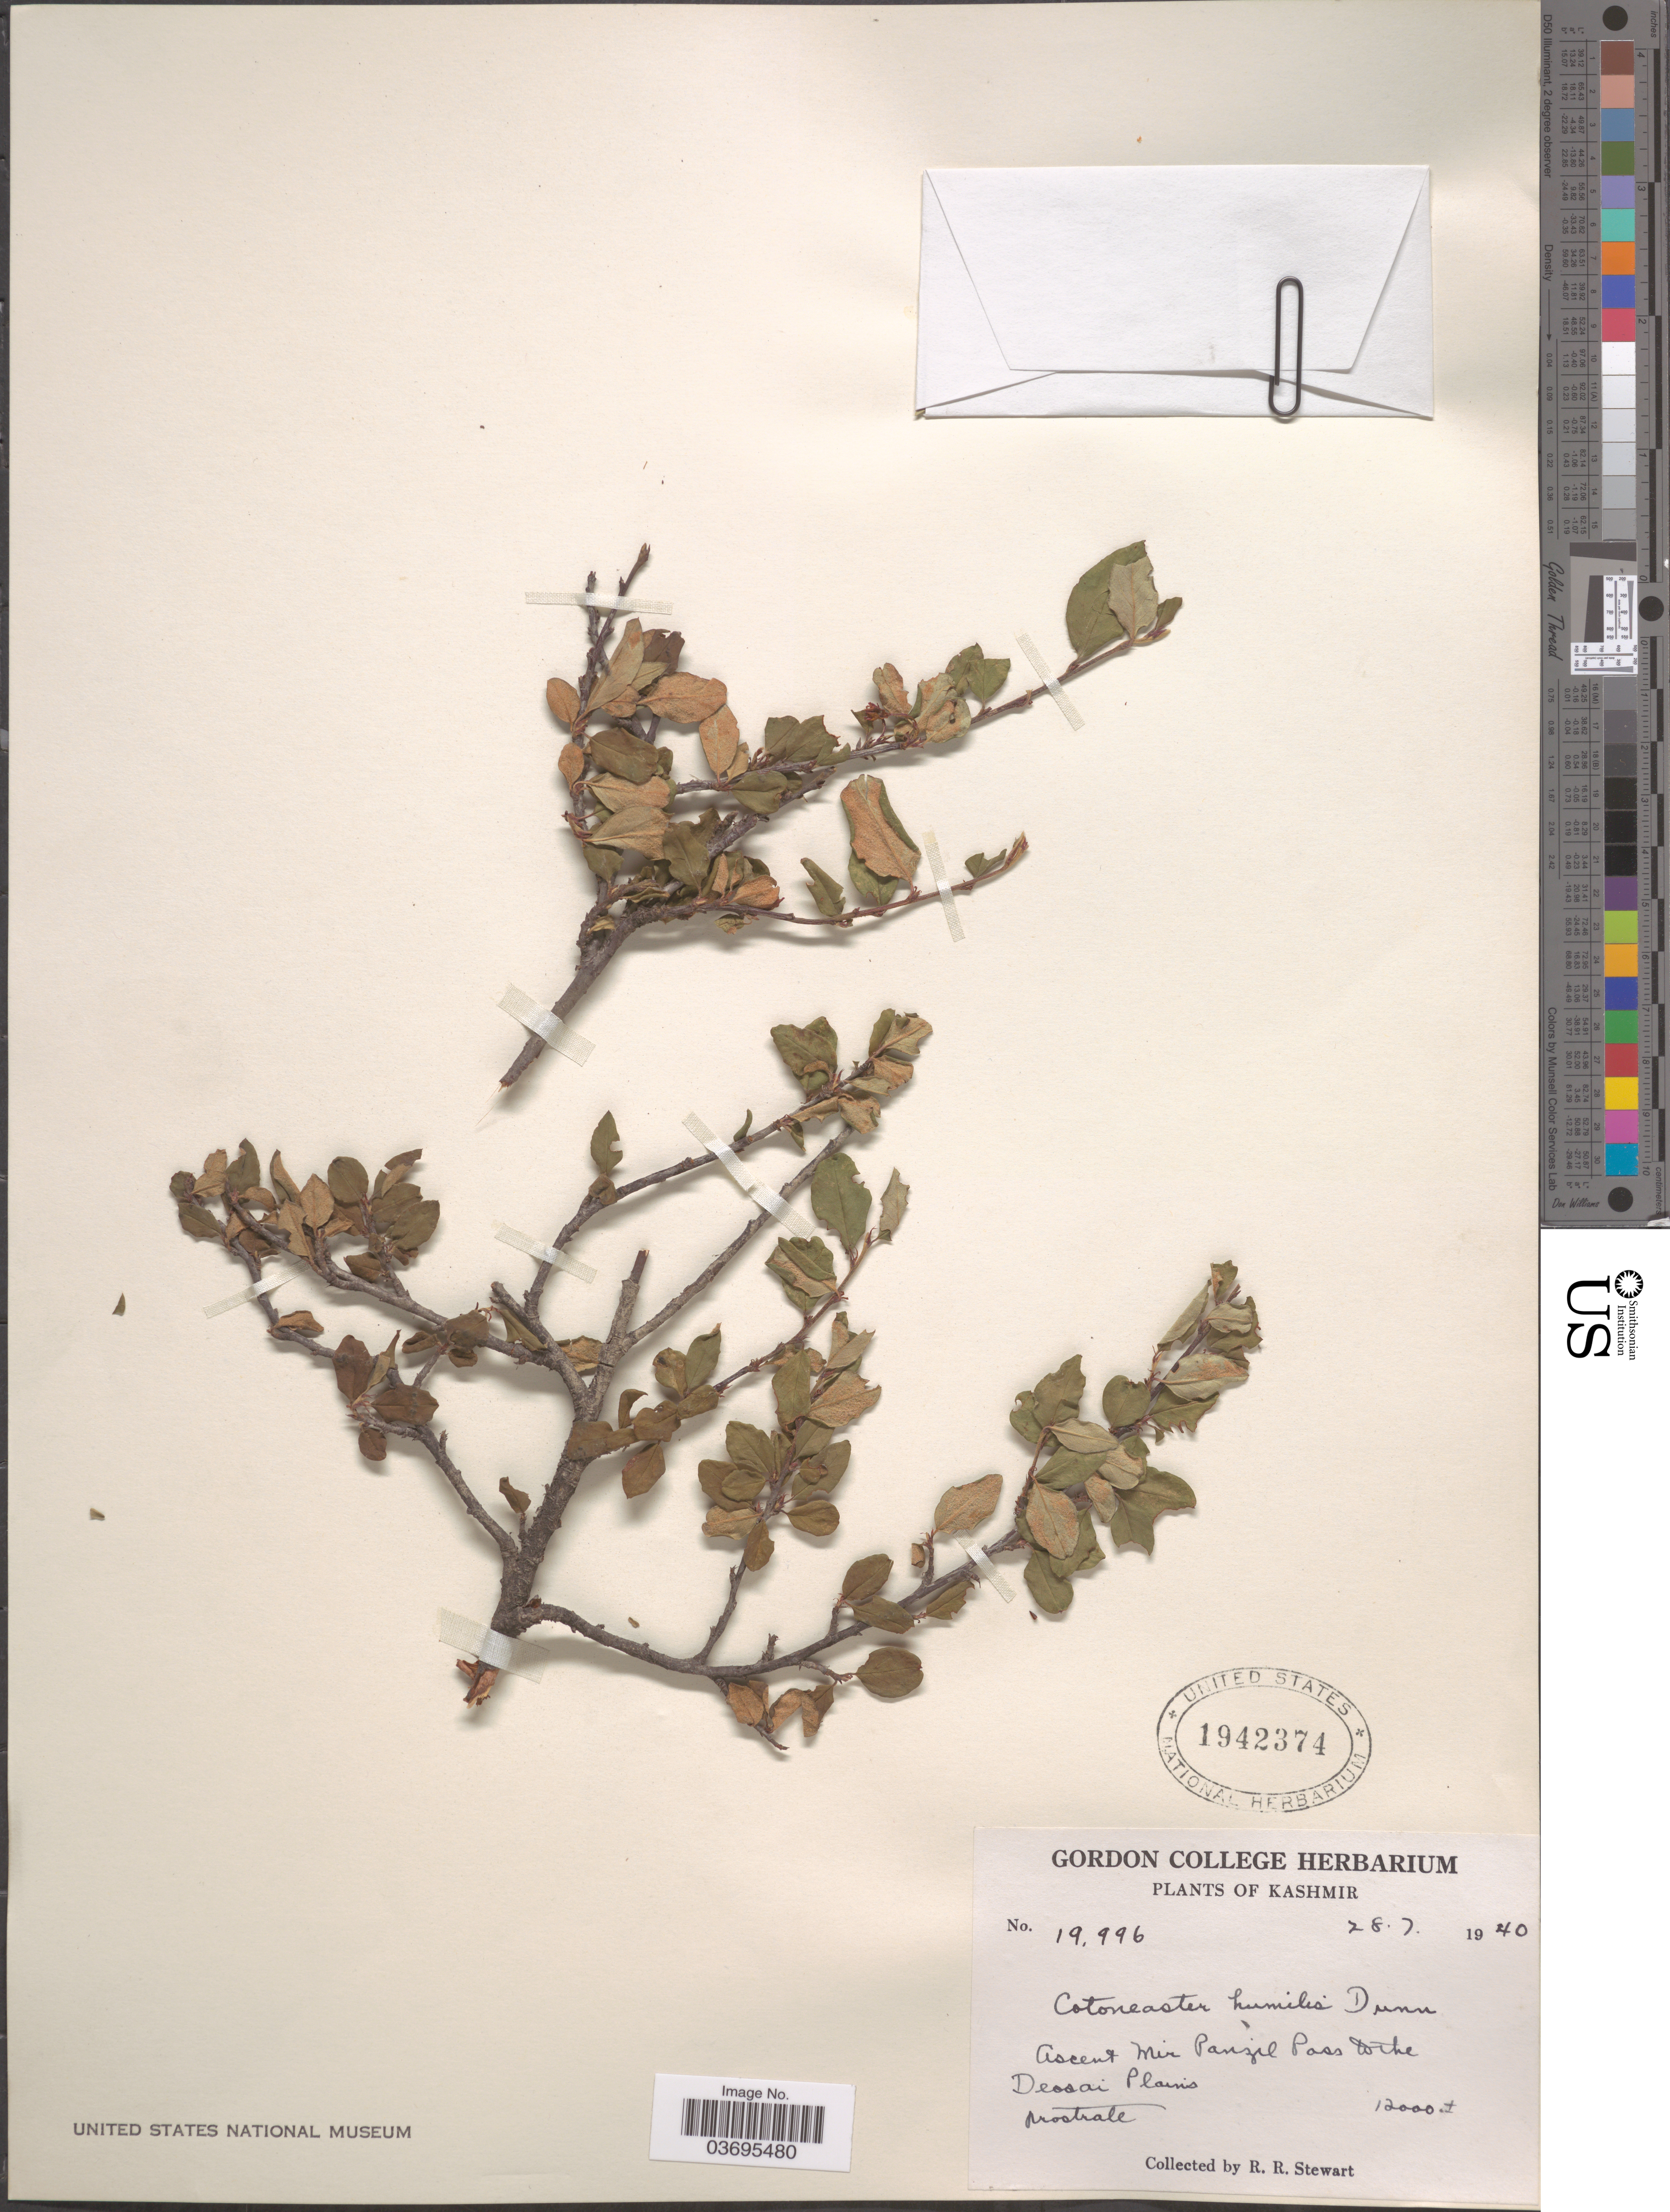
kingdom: Plantae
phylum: Tracheophyta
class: Magnoliopsida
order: Rosales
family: Rosaceae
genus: Cotoneaster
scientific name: Cotoneaster humilis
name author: Dunn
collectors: R. Stewart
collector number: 19996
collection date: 1940-07-28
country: India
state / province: Jammu and Kashmir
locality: Kashmir. Ascent Mir Panzil Pass Dike, Deosai Plains.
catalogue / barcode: US 1942374